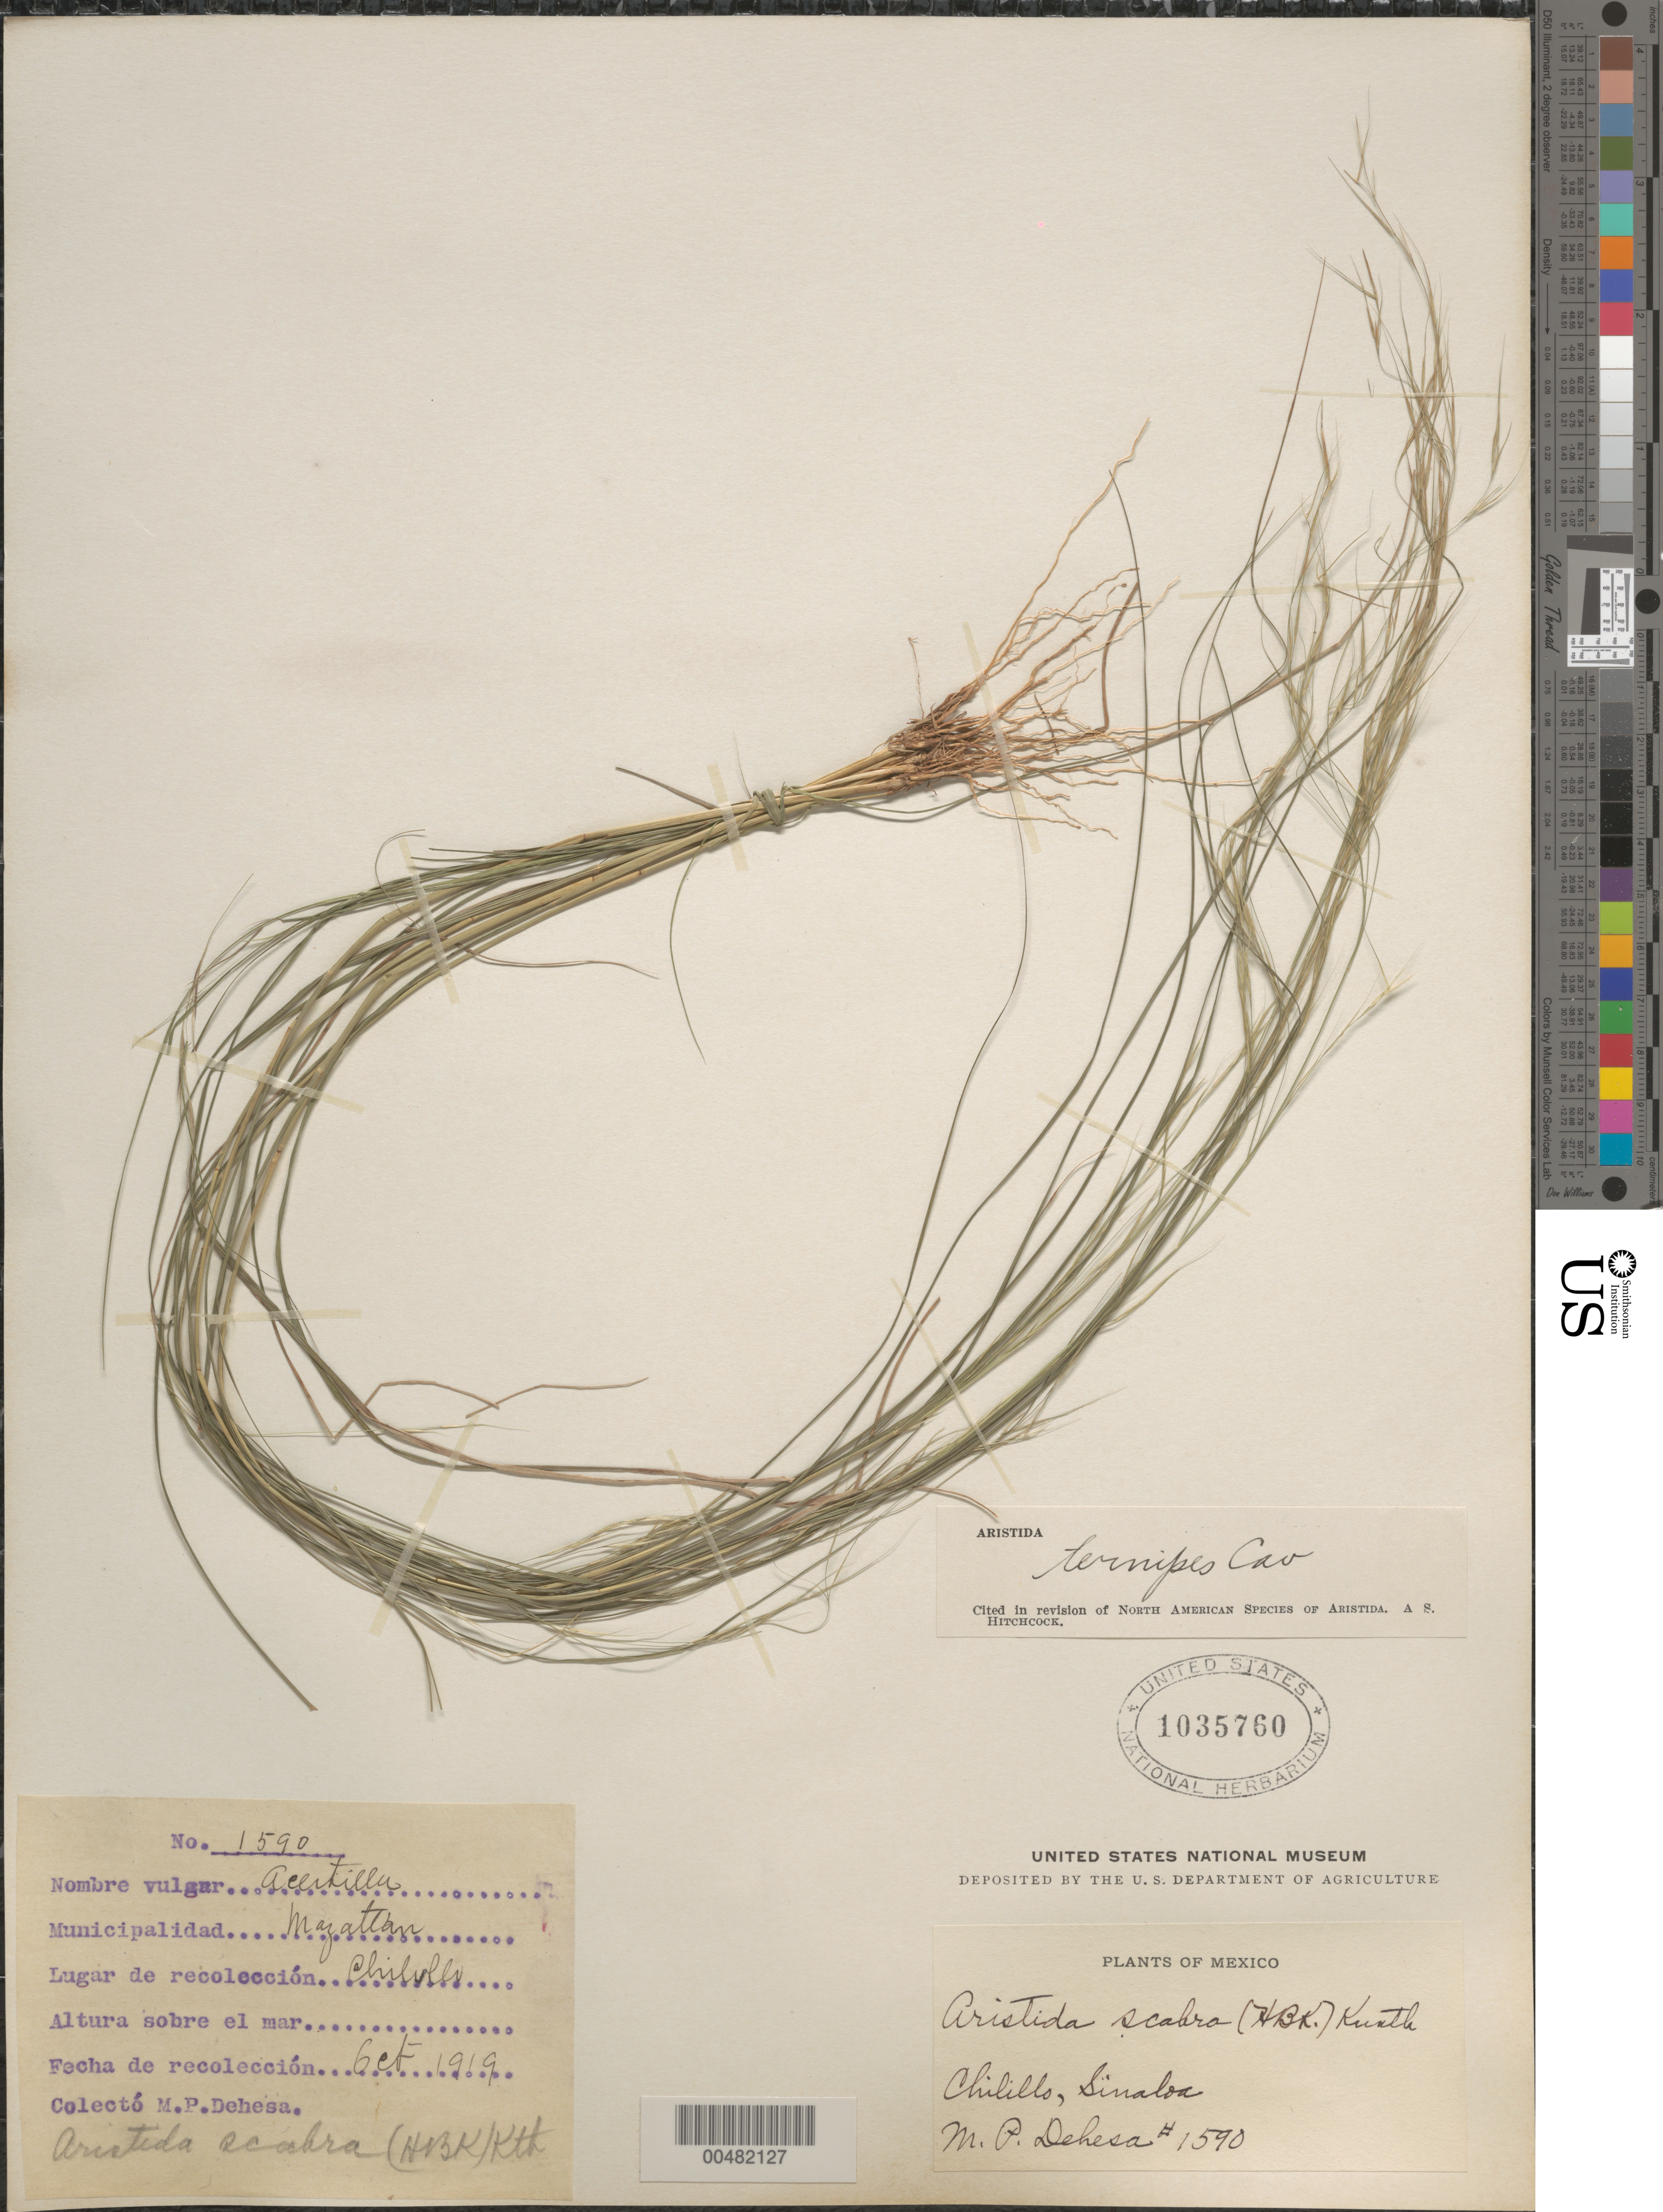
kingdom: Plantae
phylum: Tracheophyta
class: Liliopsida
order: Poales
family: Poaceae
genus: Aristida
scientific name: Aristida ternipes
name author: Cav.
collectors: M. Dehesa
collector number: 1590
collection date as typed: Oct 1919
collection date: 1919-10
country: Mexico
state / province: Sinaloa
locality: Mazatlán Mun., Chilillo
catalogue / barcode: US 1035760